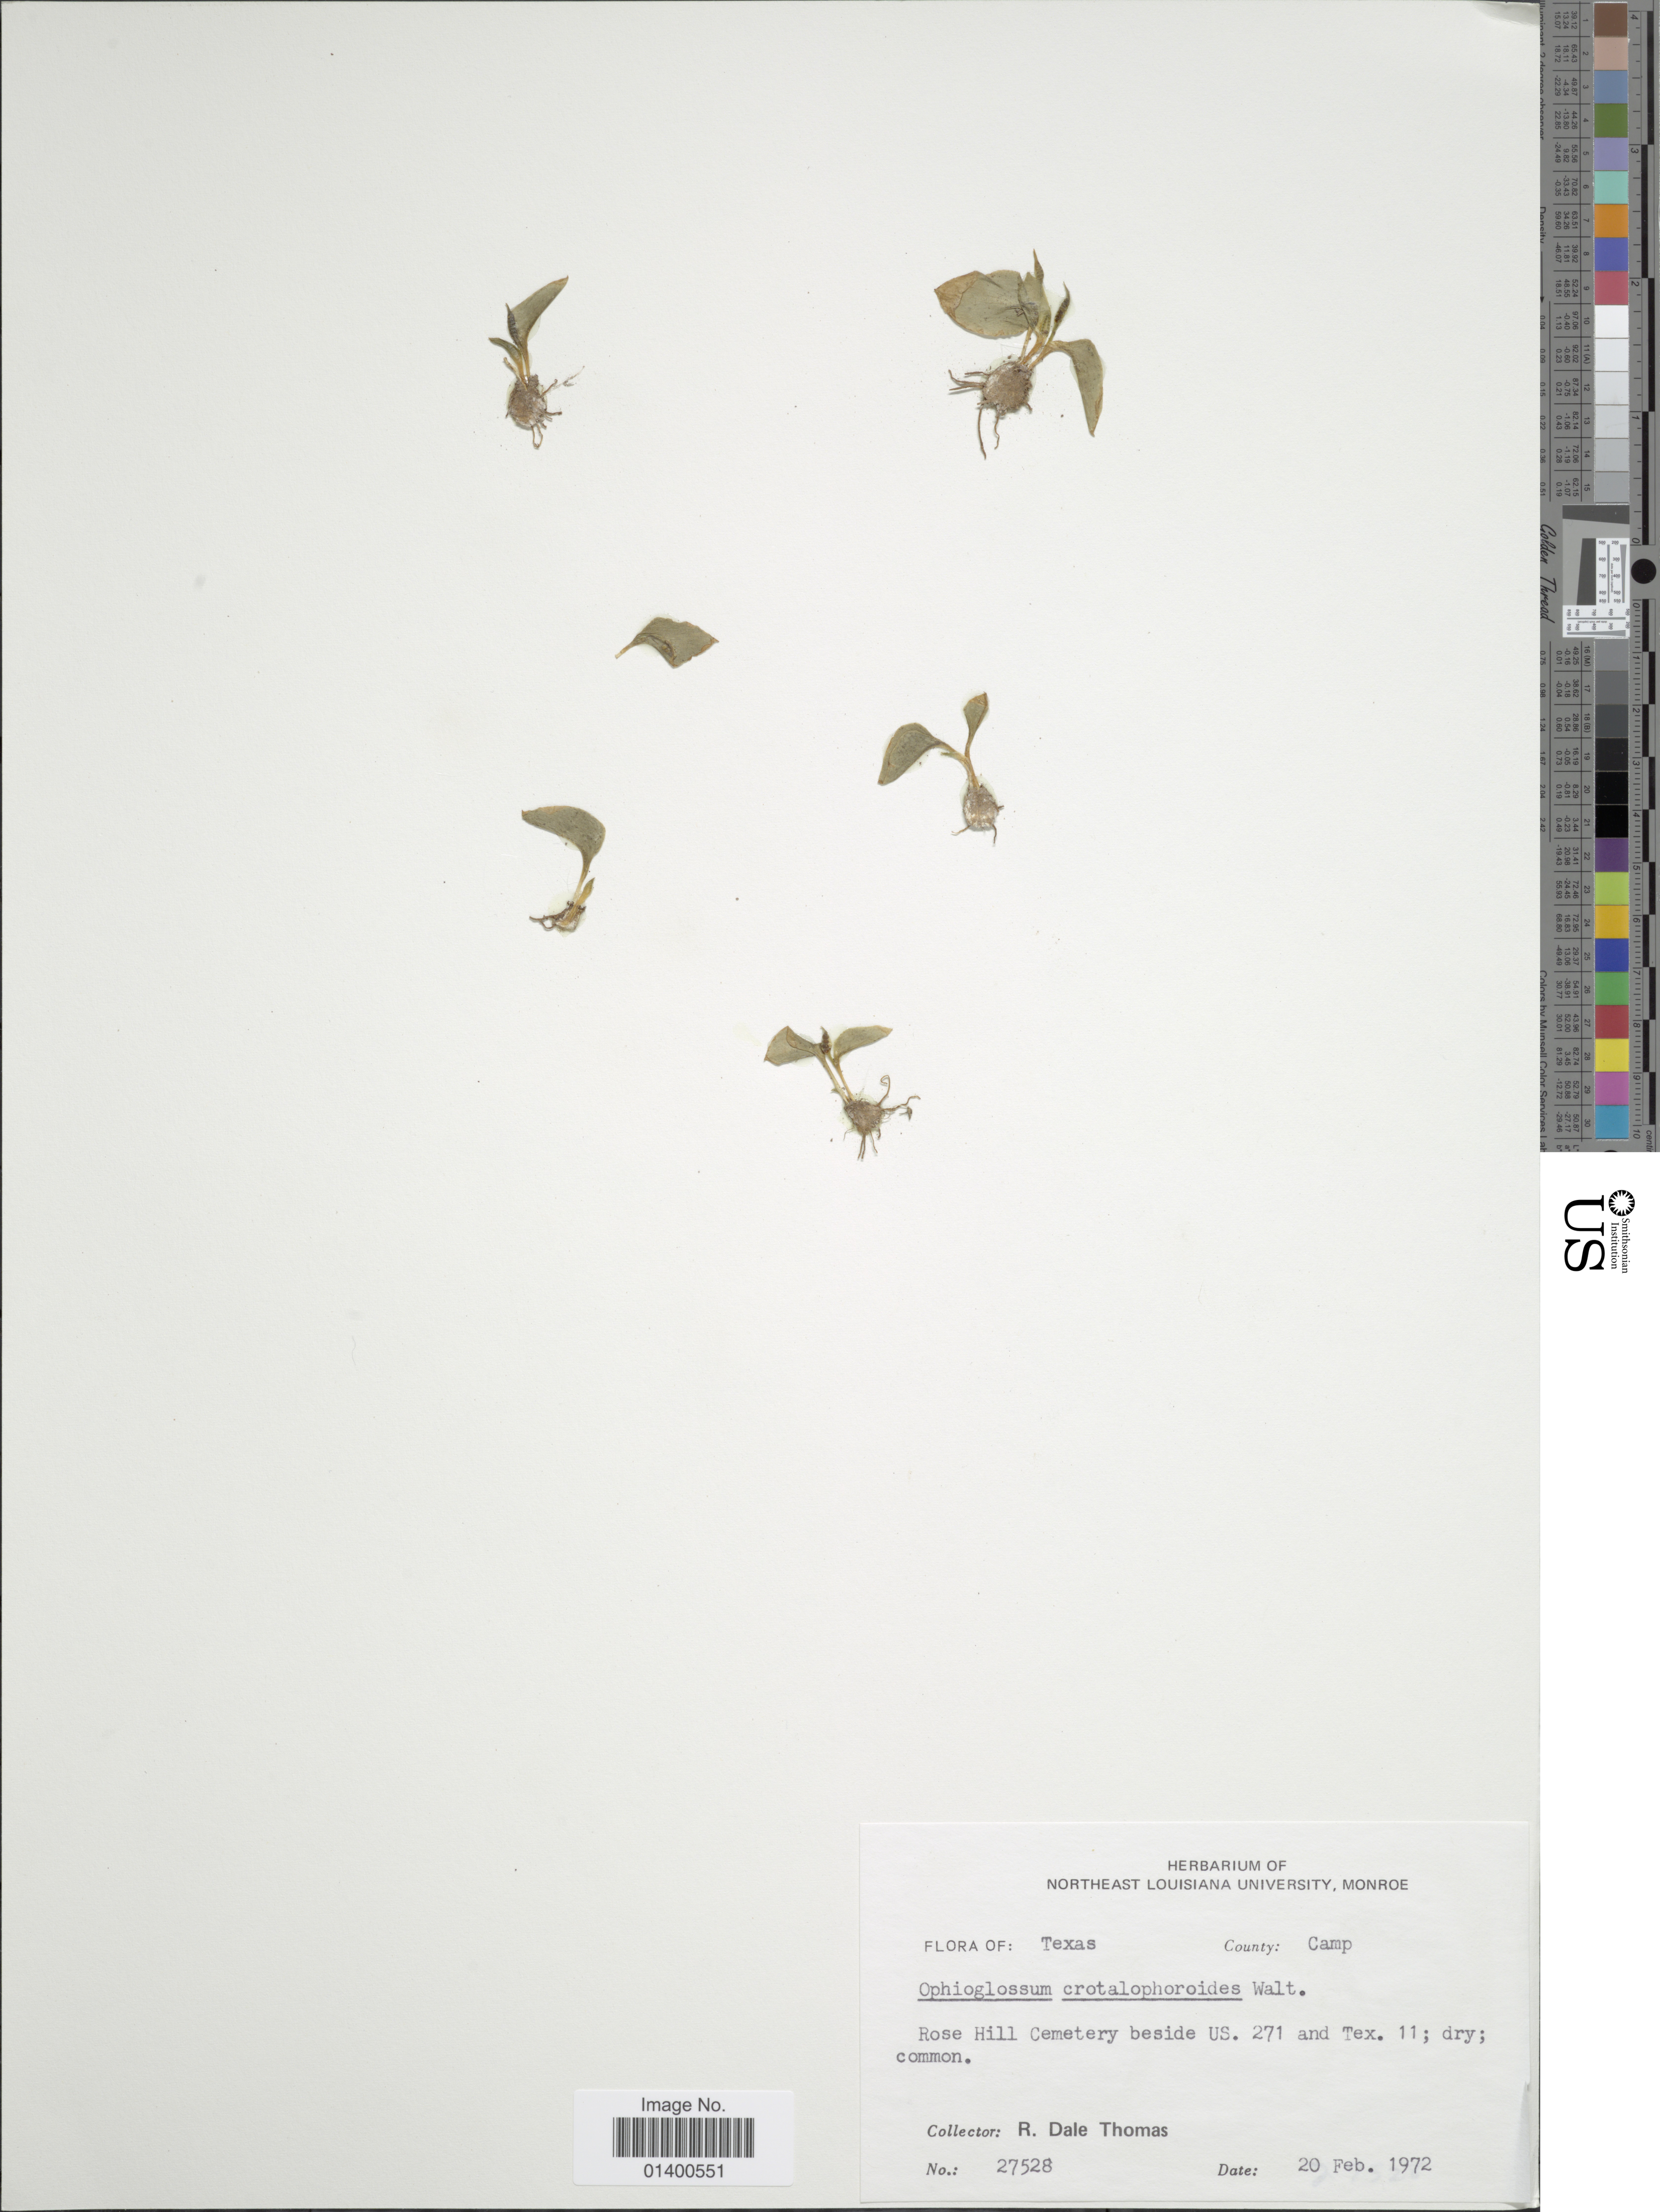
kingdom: Plantae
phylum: Tracheophyta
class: Polypodiopsida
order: Ophioglossales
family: Ophioglossaceae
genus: Ophioglossum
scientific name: Ophioglossum crotalophoroides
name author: Walter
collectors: R. Thomas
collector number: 27528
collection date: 1972-02-20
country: United States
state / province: Texas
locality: County Camp, Rose Hill Cemetery beside Us. 271 and Tex. 11